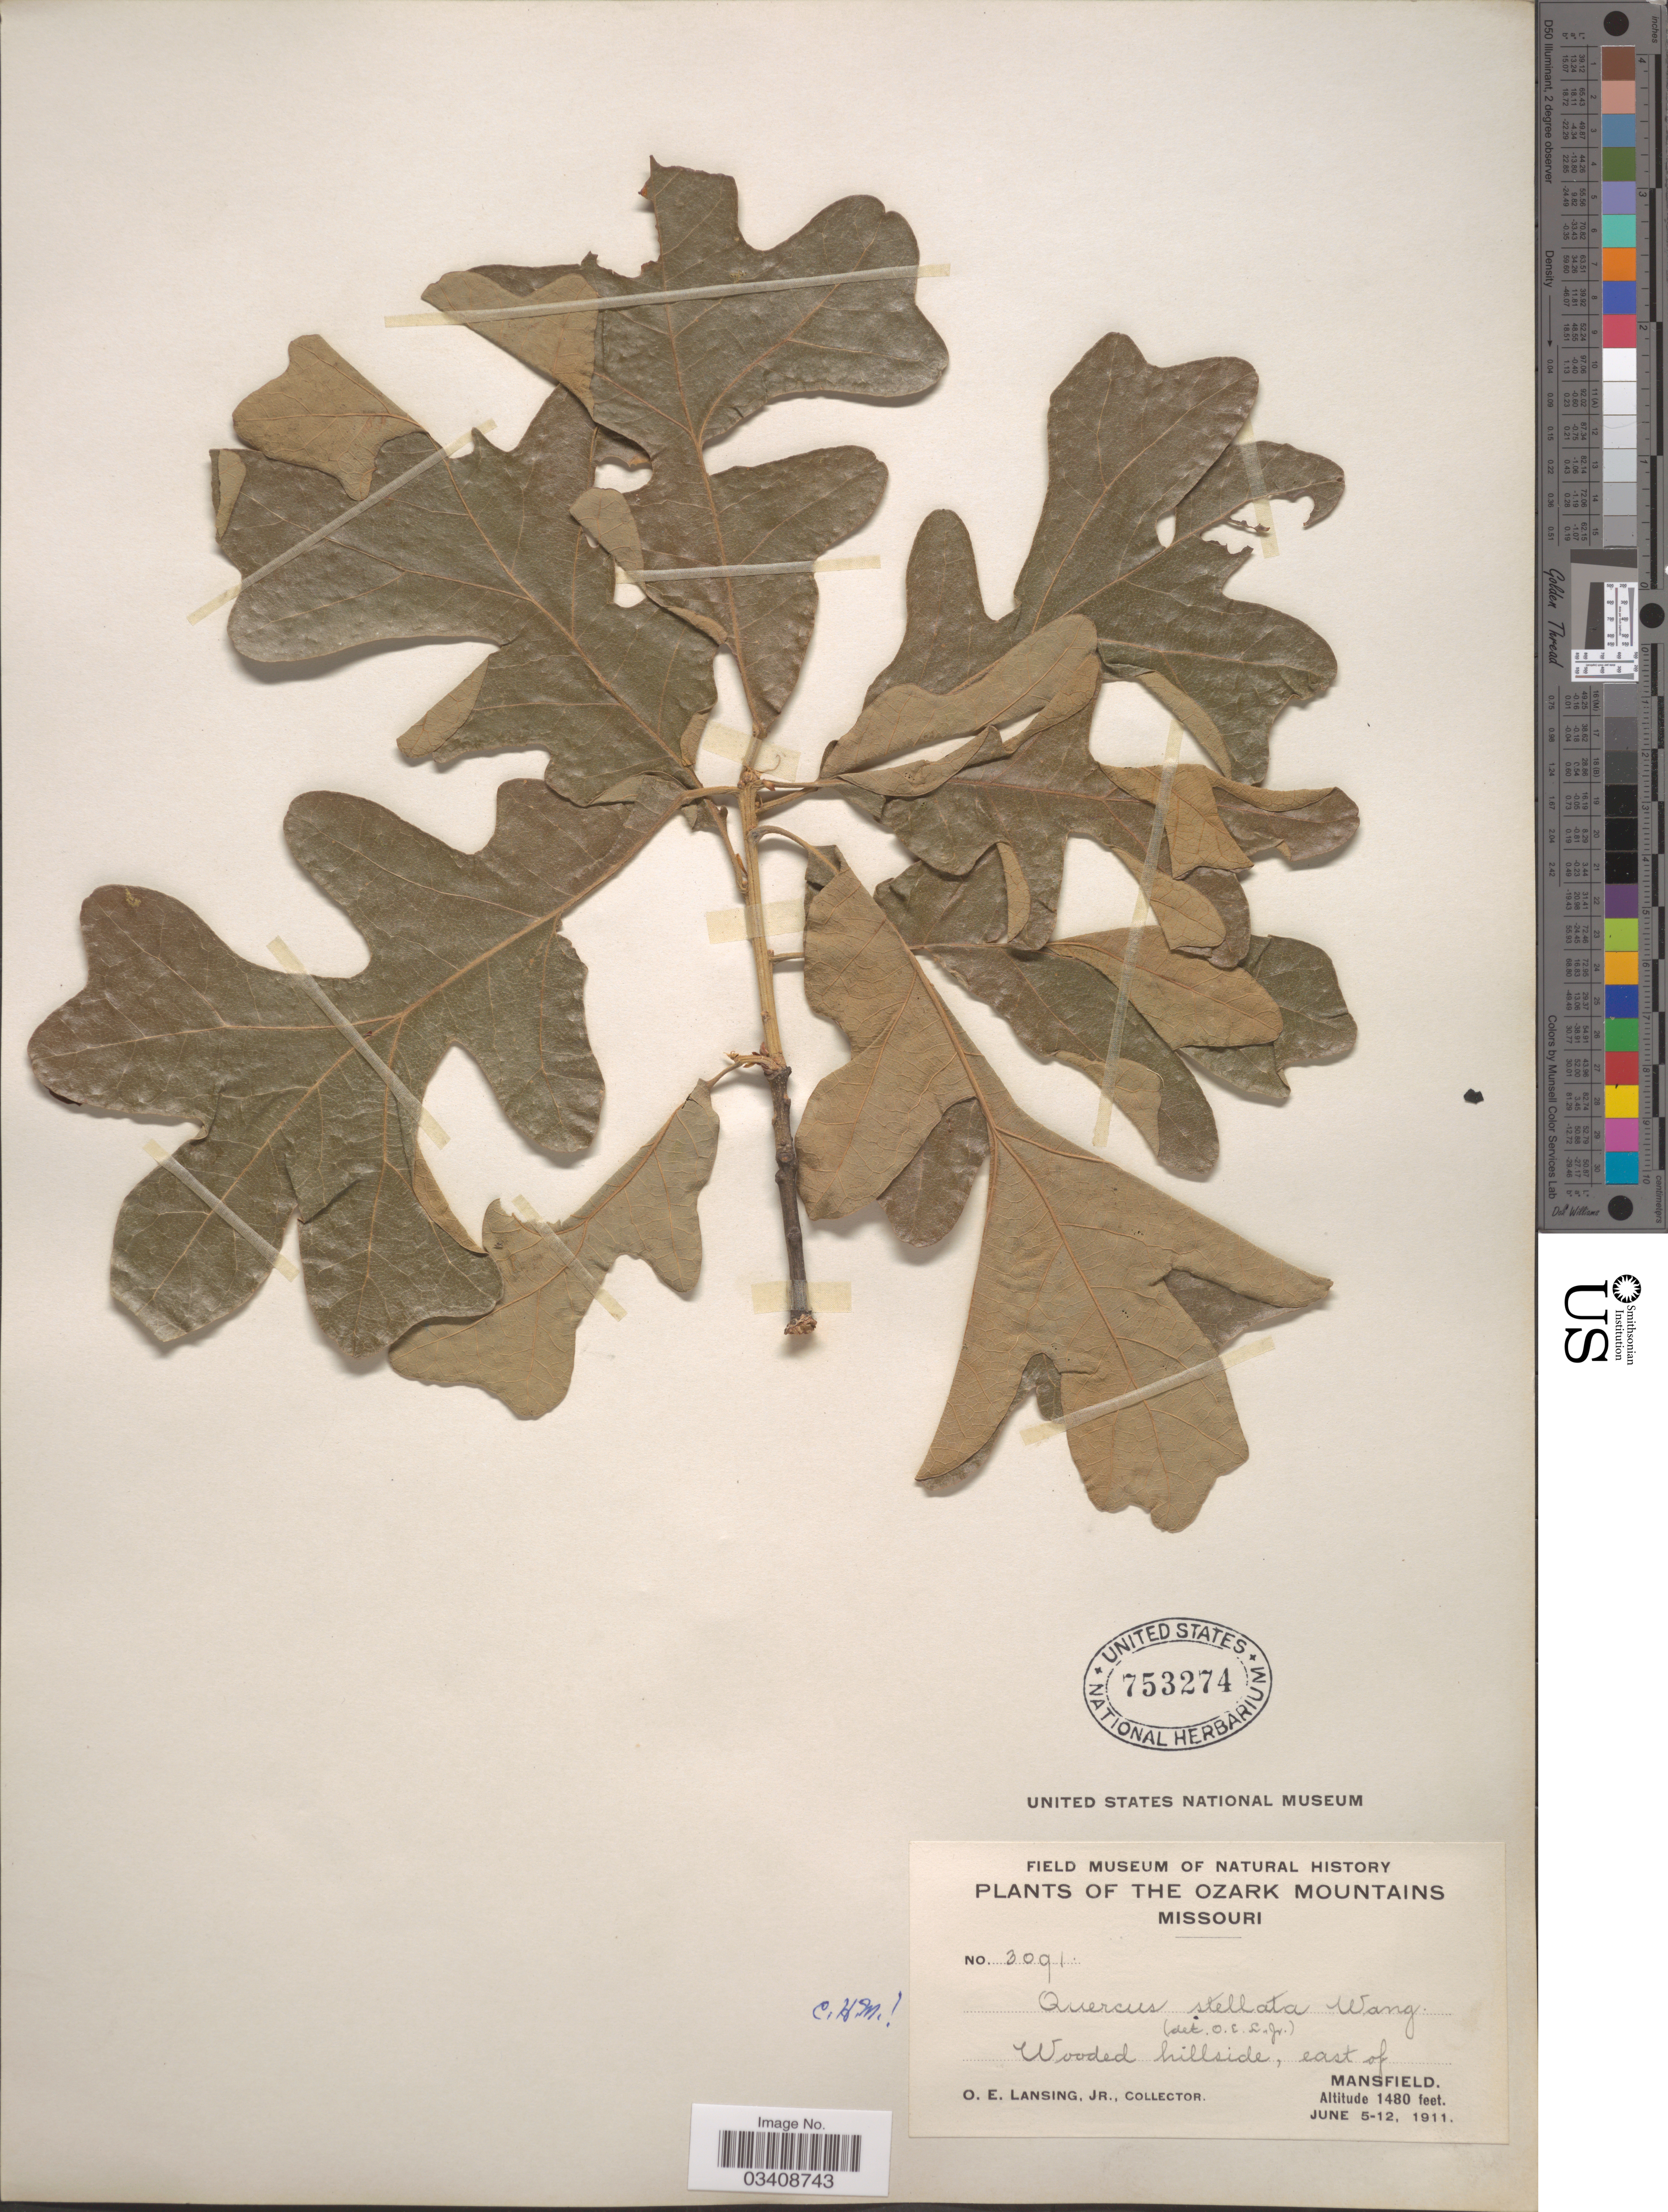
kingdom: Plantae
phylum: Tracheophyta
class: Magnoliopsida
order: Fagales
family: Fagaceae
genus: Quercus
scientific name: Quercus stellata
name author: Wangenh.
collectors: O. Lansing Jr.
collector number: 3091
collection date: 1911-06-05/1911-06-12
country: United States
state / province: Missouri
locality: The Ozark Mountains. Wooded hillside, east of Mansfield.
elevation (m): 451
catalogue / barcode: US 753274